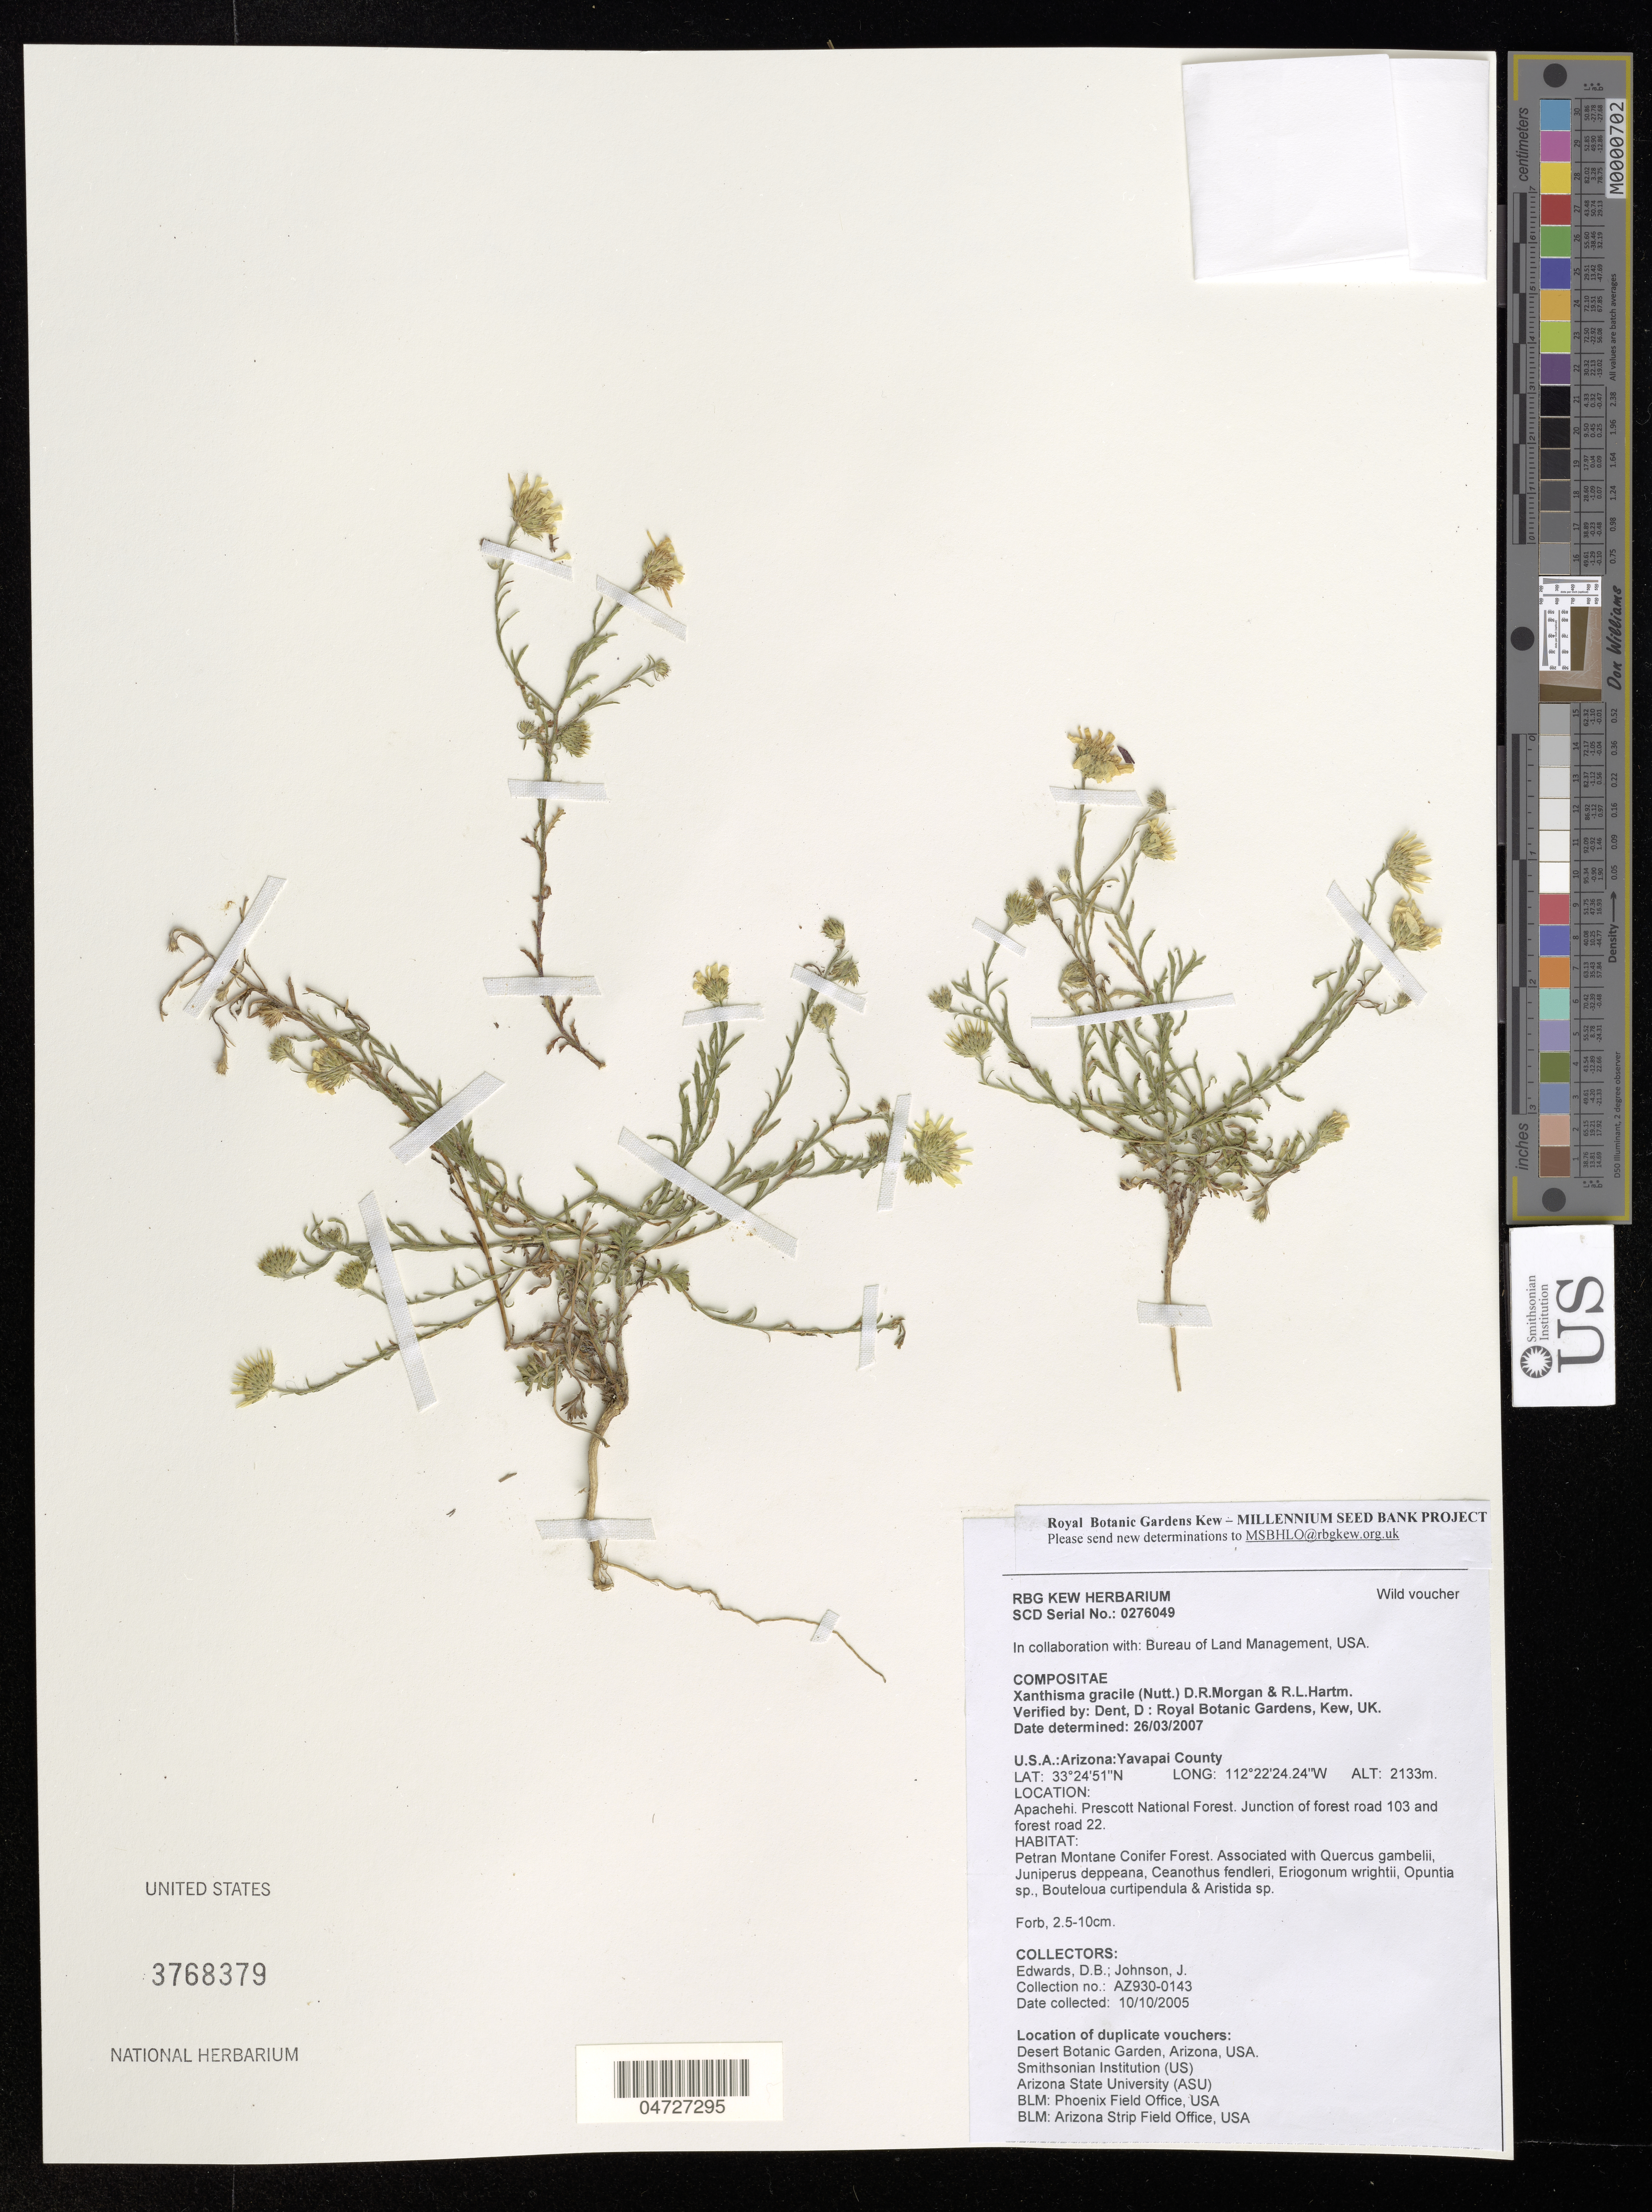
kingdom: Plantae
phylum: Tracheophyta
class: Magnoliopsida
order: Asterales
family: Asteraceae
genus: Xanthisma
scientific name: Xanthisma gracile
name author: (Nutt.) D. R. Morgan & R.L. Hartm.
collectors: D. Edwards & J. Johnson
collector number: AZ930-0143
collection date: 2005-10-10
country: United States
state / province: Arizona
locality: Yavapai County. Apachehi. Prescott National Forest. Junction of forest road 103 and forest road 22.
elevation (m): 2133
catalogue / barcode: US 3768379